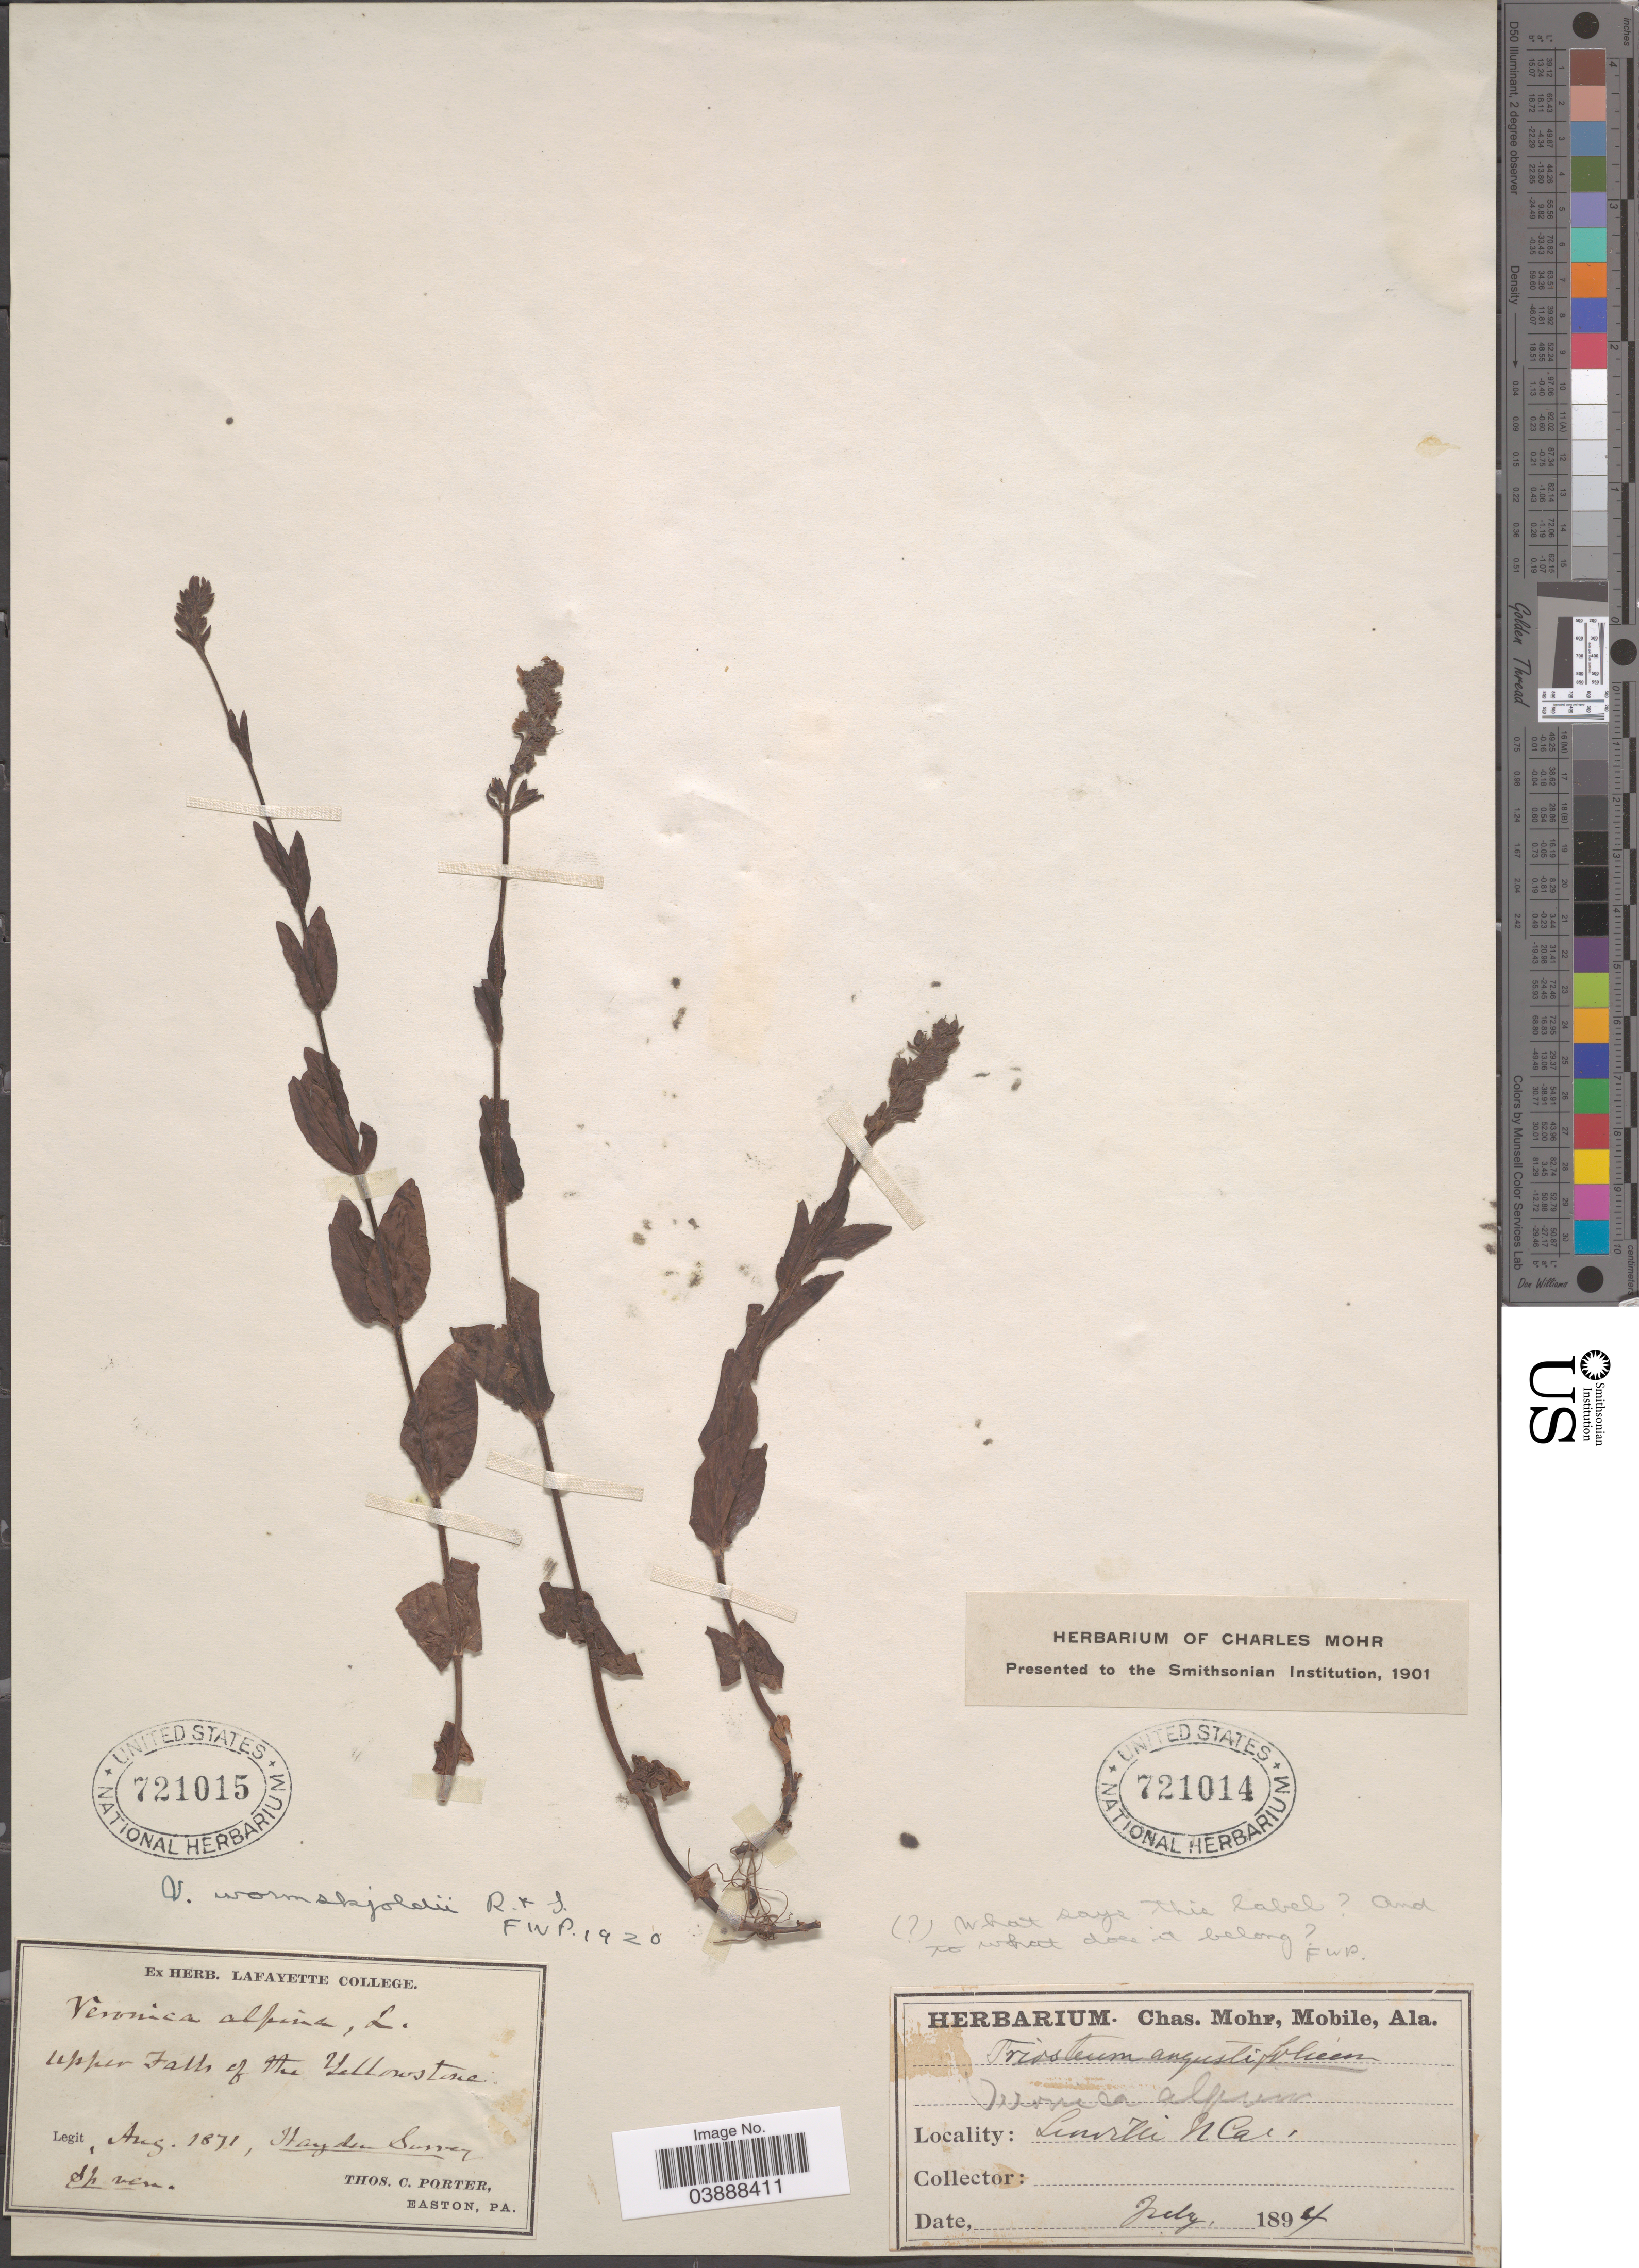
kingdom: Plantae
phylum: Tracheophyta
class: Magnoliopsida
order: Lamiales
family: Plantaginaceae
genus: Veronica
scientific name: Veronica wormskjoldii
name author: Roem. & Schult.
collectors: ex herb. Charles Mohr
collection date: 1894-07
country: United States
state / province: North Carolina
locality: Leonville.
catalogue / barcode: US 721014-2